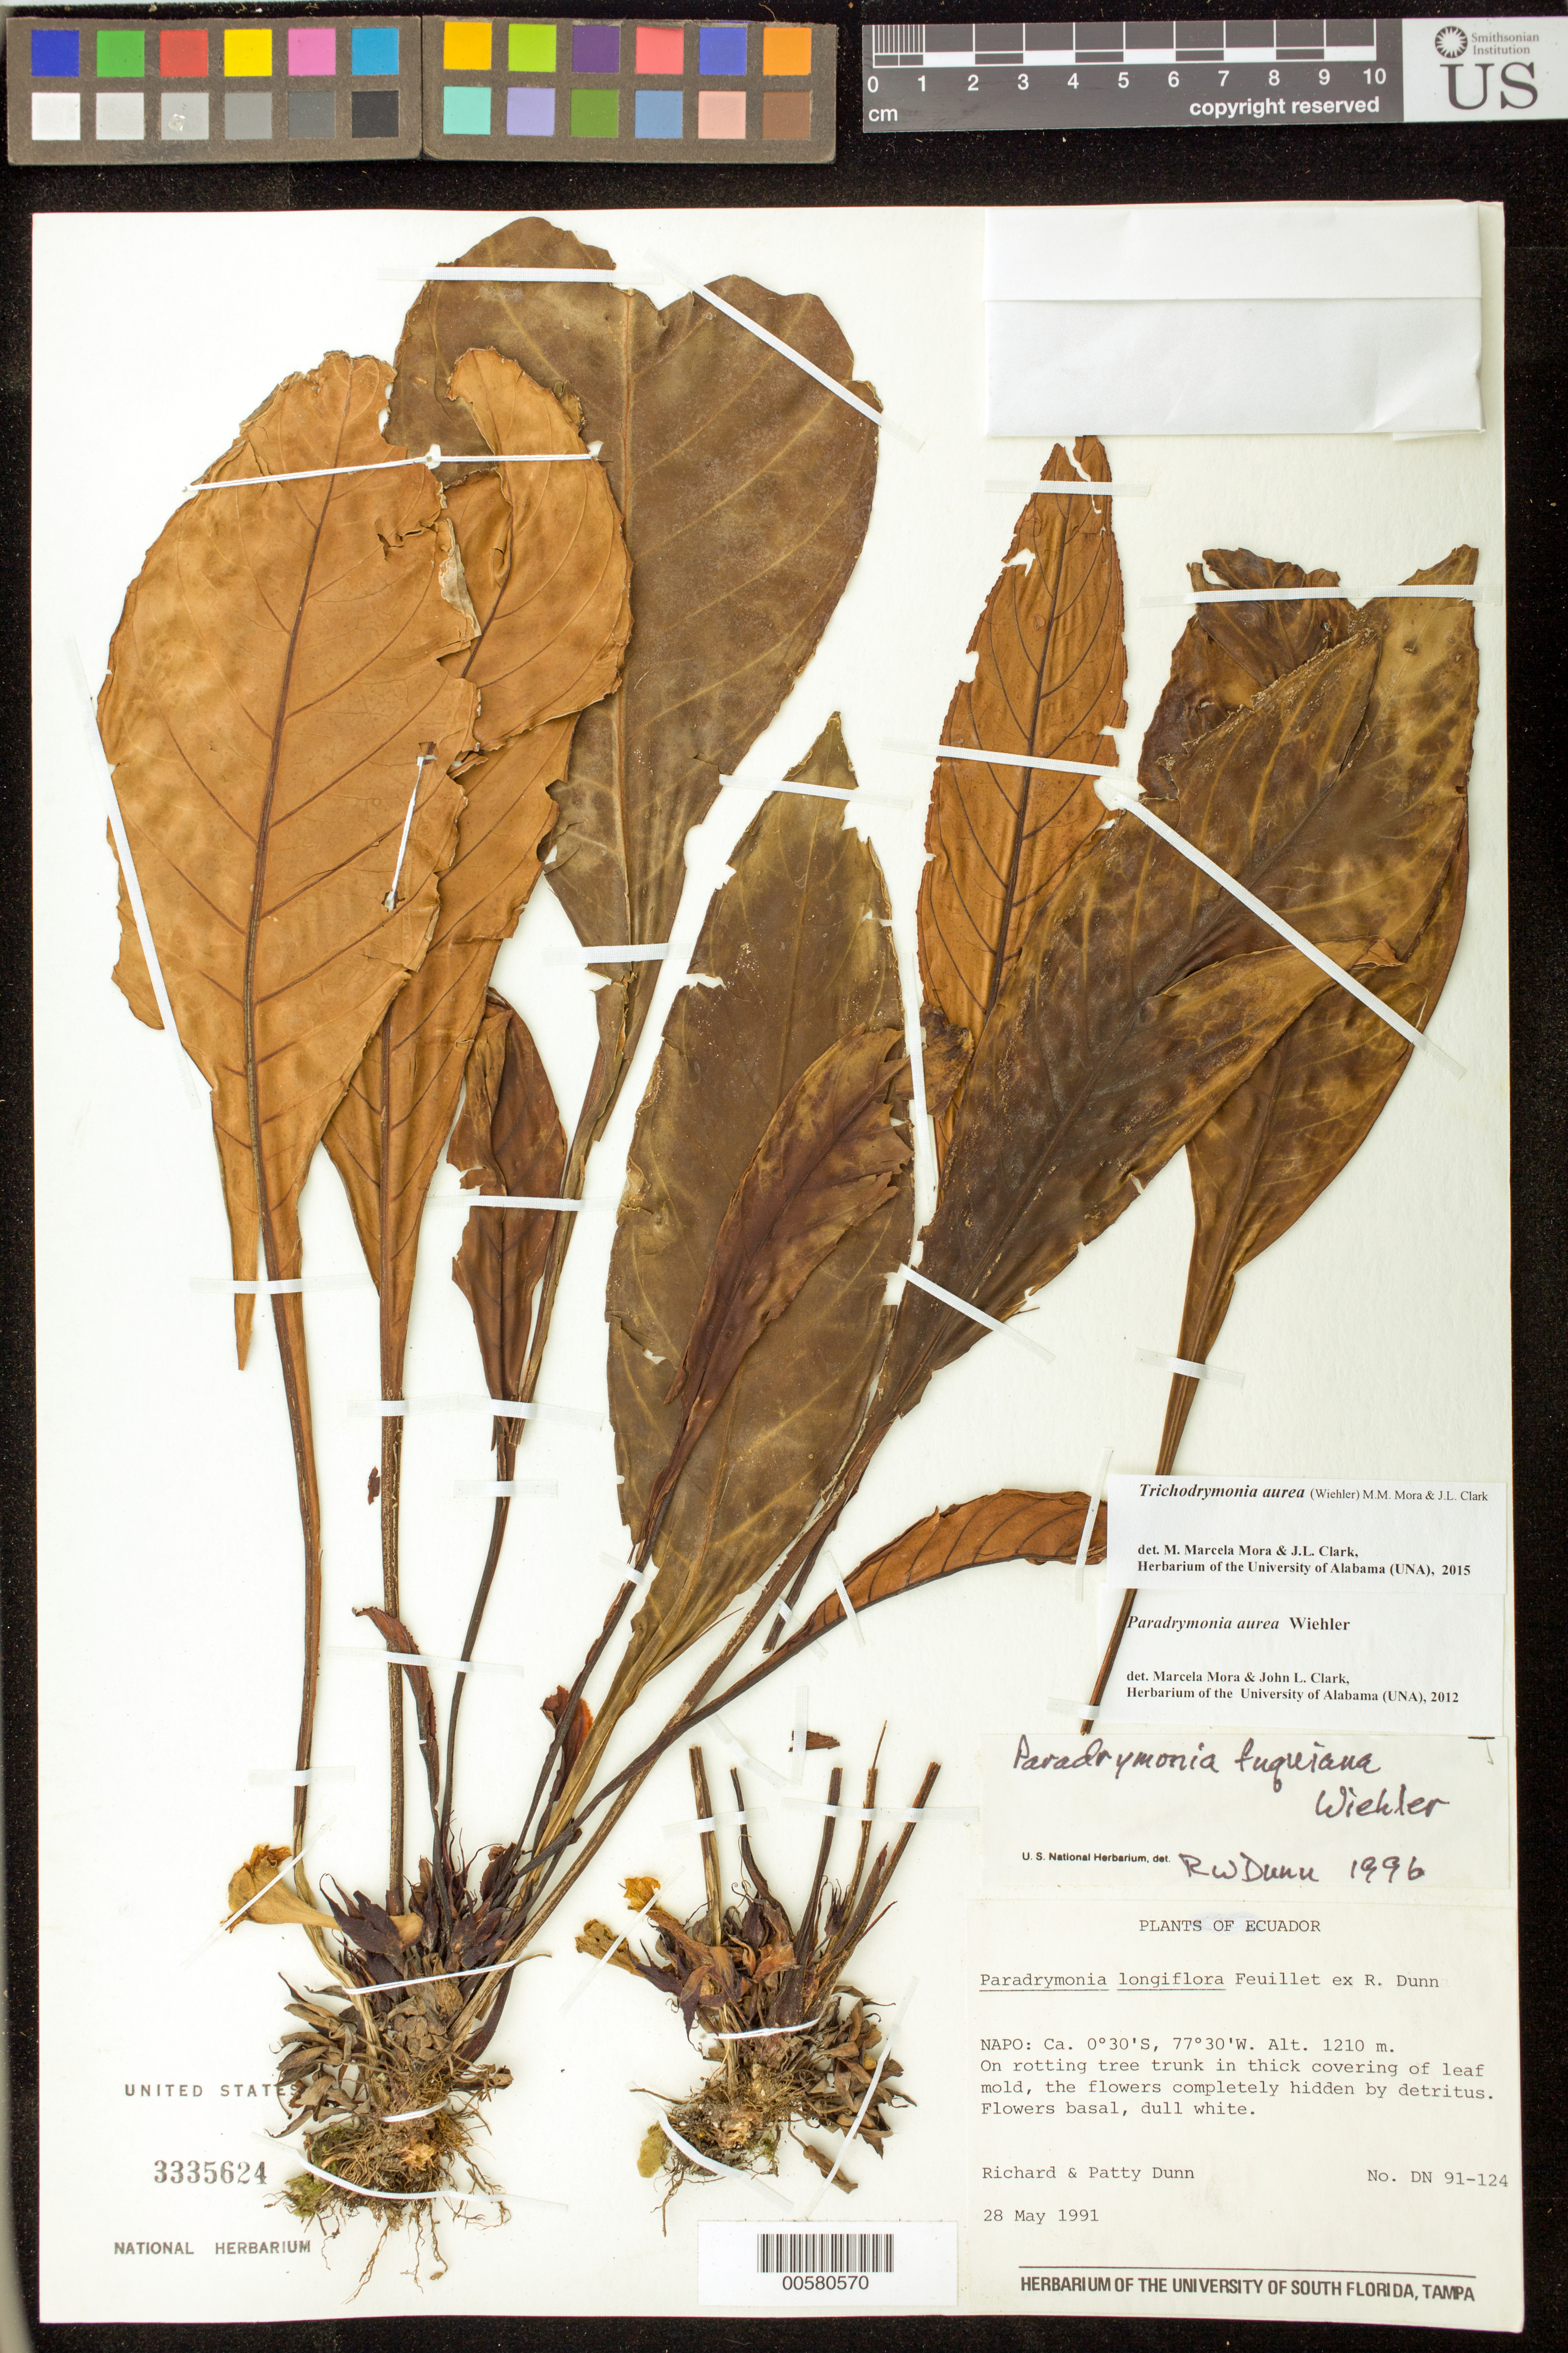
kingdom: Plantae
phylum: Tracheophyta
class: Magnoliopsida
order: Lamiales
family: Gesneriaceae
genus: Trichodrymonia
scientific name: Trichodrymonia aurea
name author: (Wiehler) M.M. Mora & J.L. Clark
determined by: Mora, M. M.; Clark, J. L.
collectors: R. Dunn & P. Dunn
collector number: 91124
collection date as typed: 28 May 1991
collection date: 1991-05-28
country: Ecuador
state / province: Napo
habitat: On rotting tree trunk in thick covering of leaf mold, the flowers completely hidden by detritus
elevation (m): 1210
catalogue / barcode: US 3335624